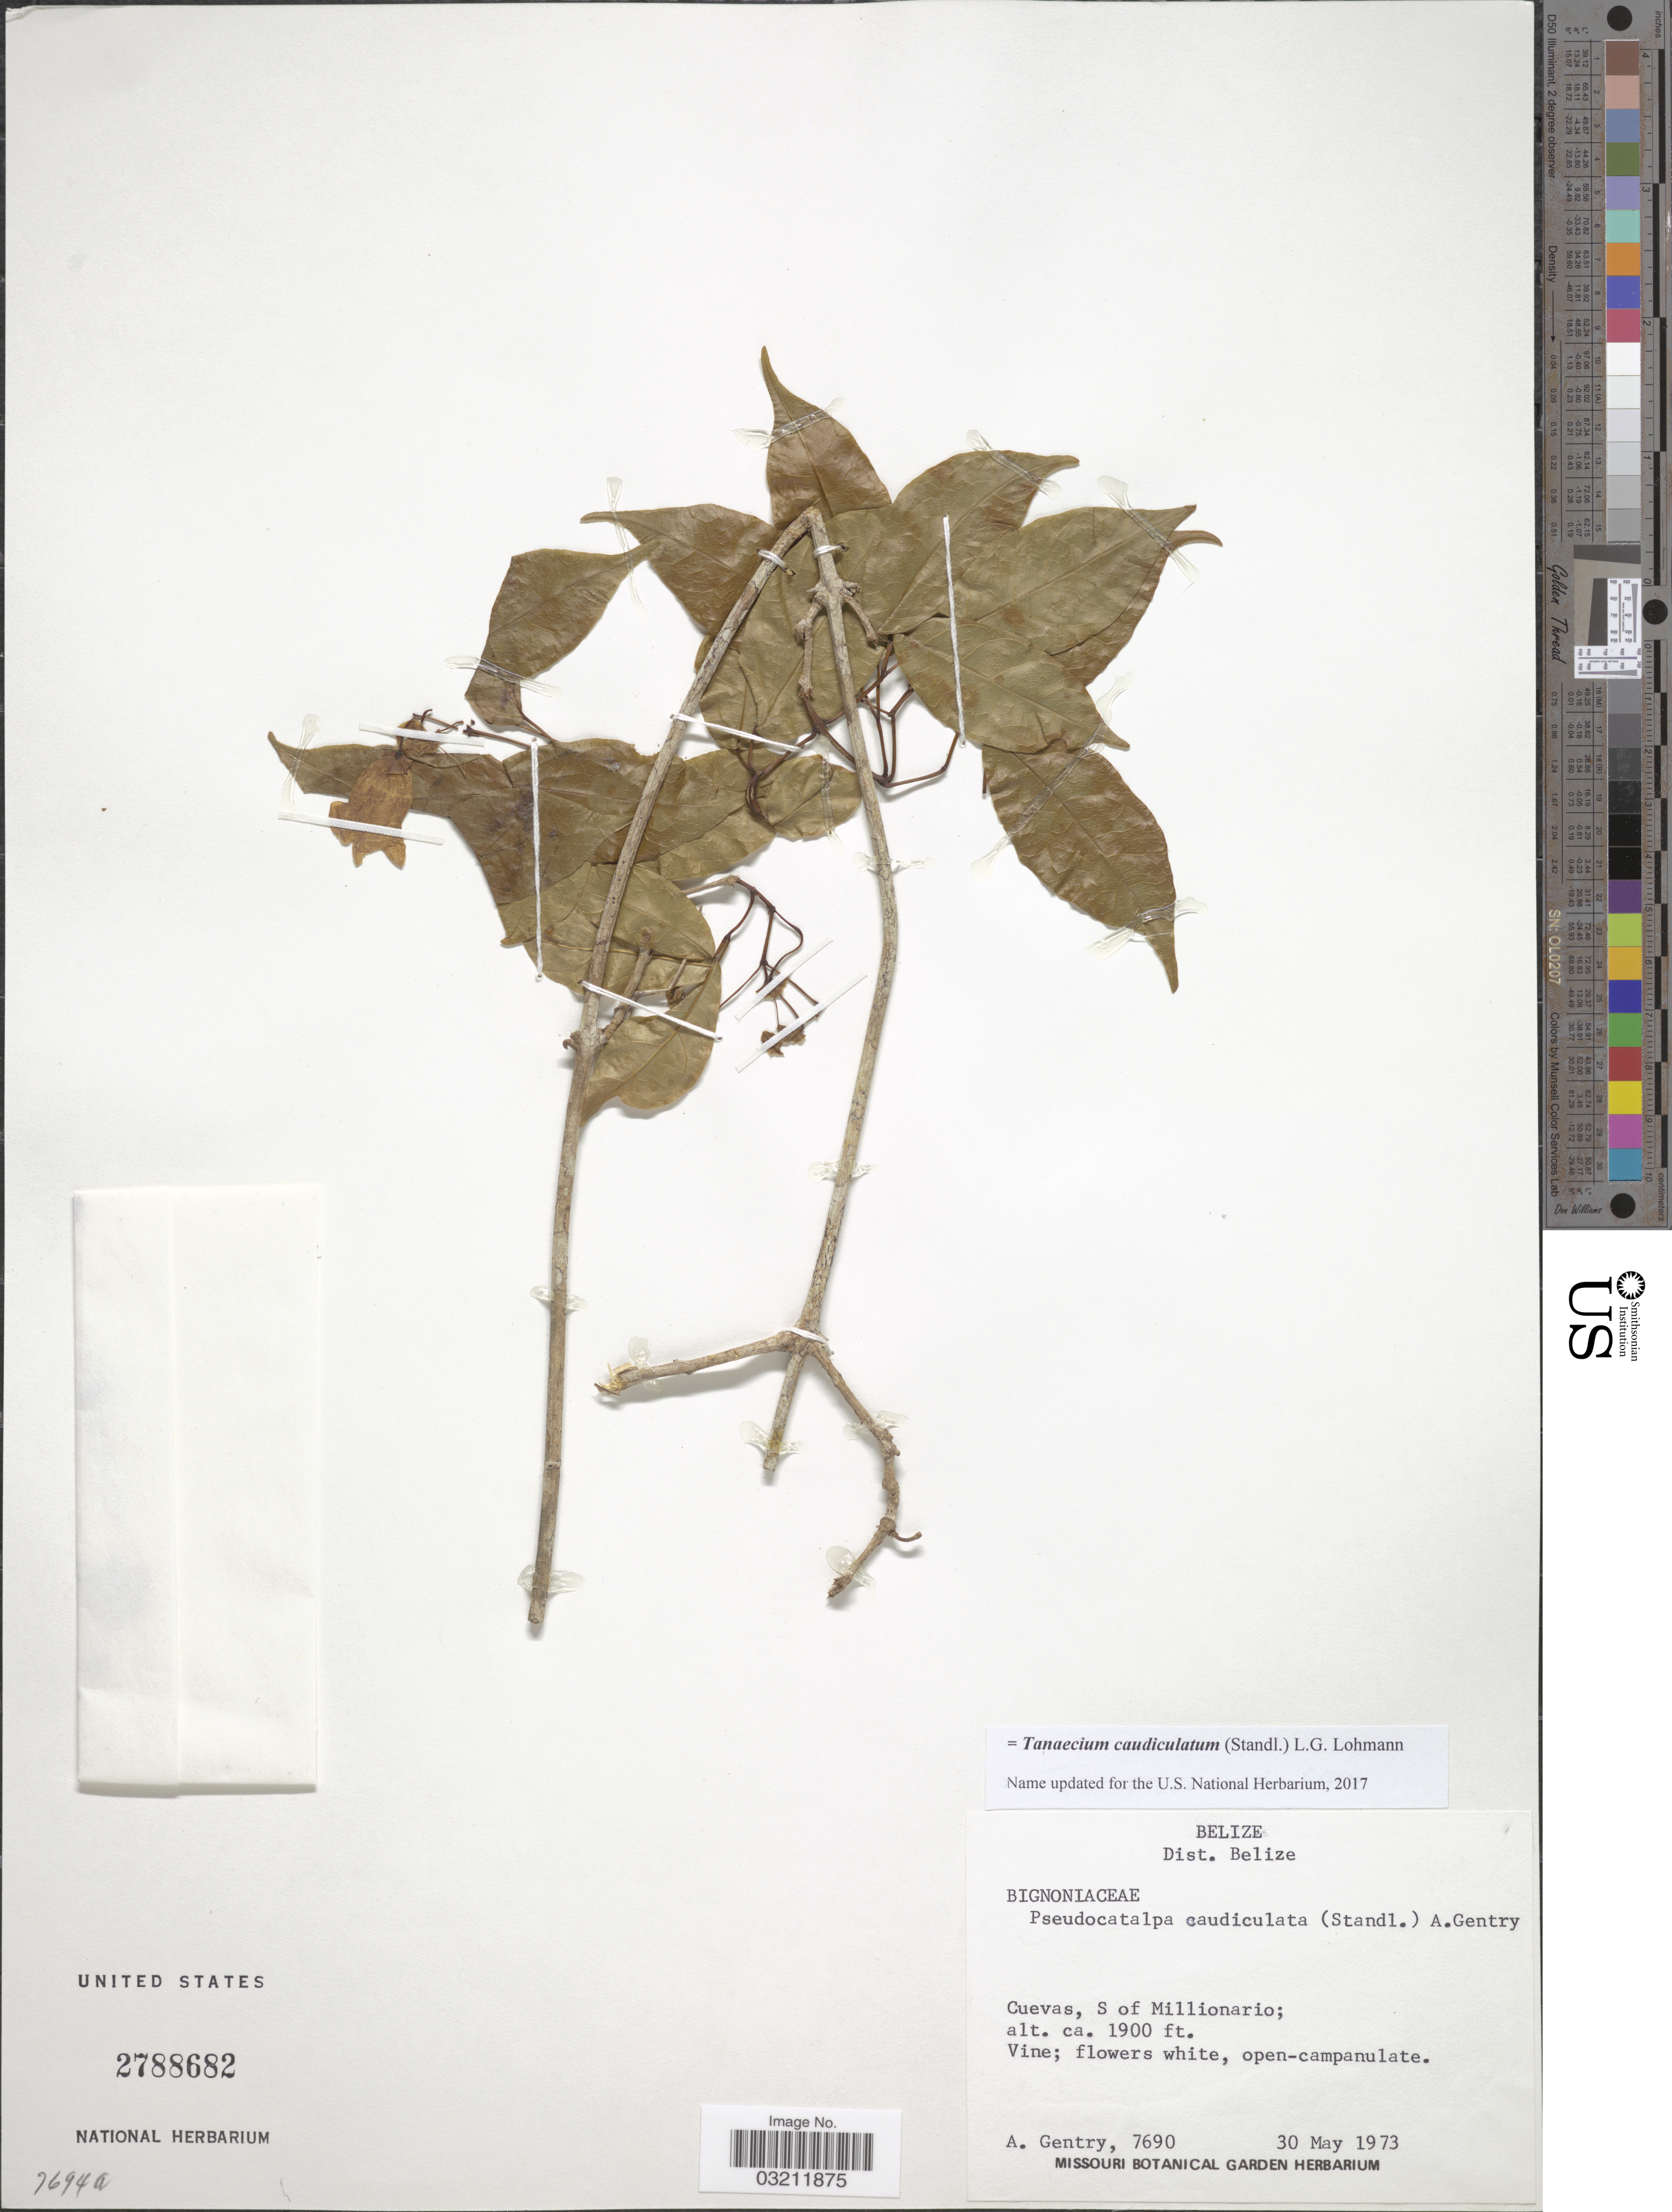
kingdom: Plantae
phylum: Tracheophyta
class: Magnoliopsida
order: Lamiales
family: Bignoniaceae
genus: Tanaecium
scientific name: Tanaecium caudiculatum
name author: (Standl.) L.G. Lohmann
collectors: A. H. Gentry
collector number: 7690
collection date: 1973-05-30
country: Belize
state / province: Belize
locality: Cuevas, S of Millionario.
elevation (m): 579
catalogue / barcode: US 2788682